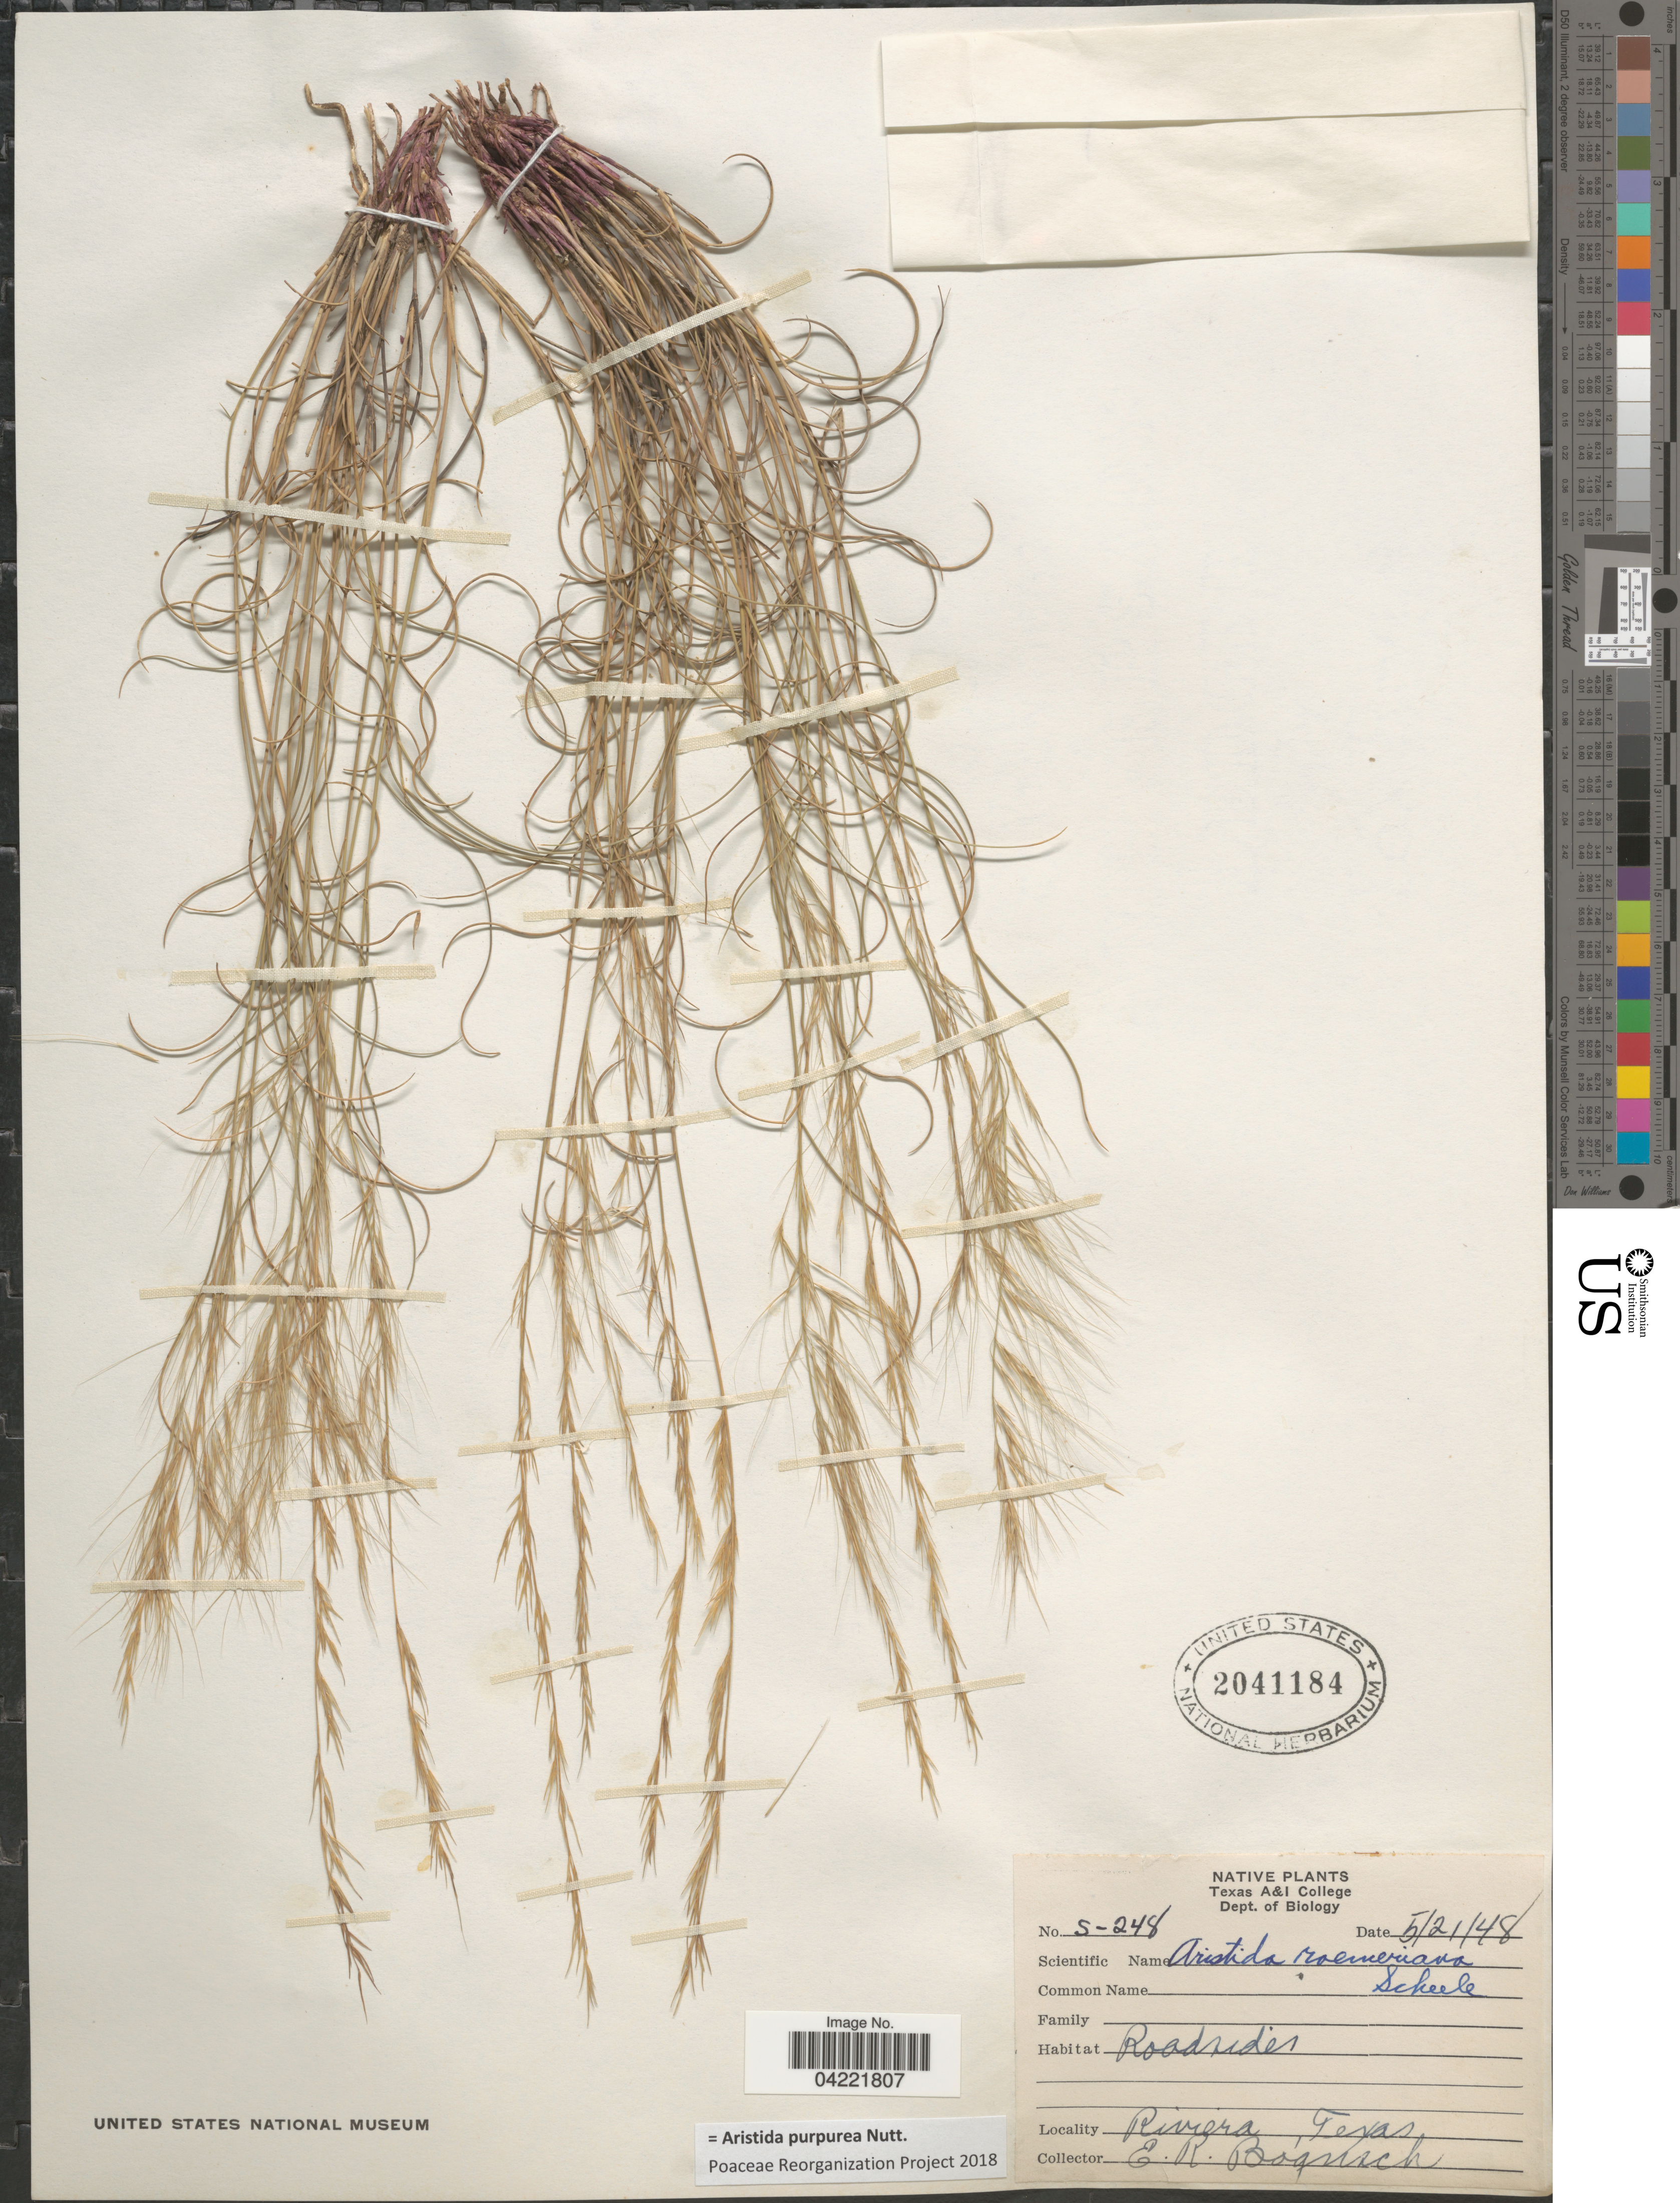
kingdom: Plantae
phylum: Tracheophyta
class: Liliopsida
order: Poales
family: Poaceae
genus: Aristida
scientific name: Aristida purpurea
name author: Nutt.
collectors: E. Bogusch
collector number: S-248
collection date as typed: Transcribed d/m/y: 21/5/48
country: United States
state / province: Texas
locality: Riviera.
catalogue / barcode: US 2041184